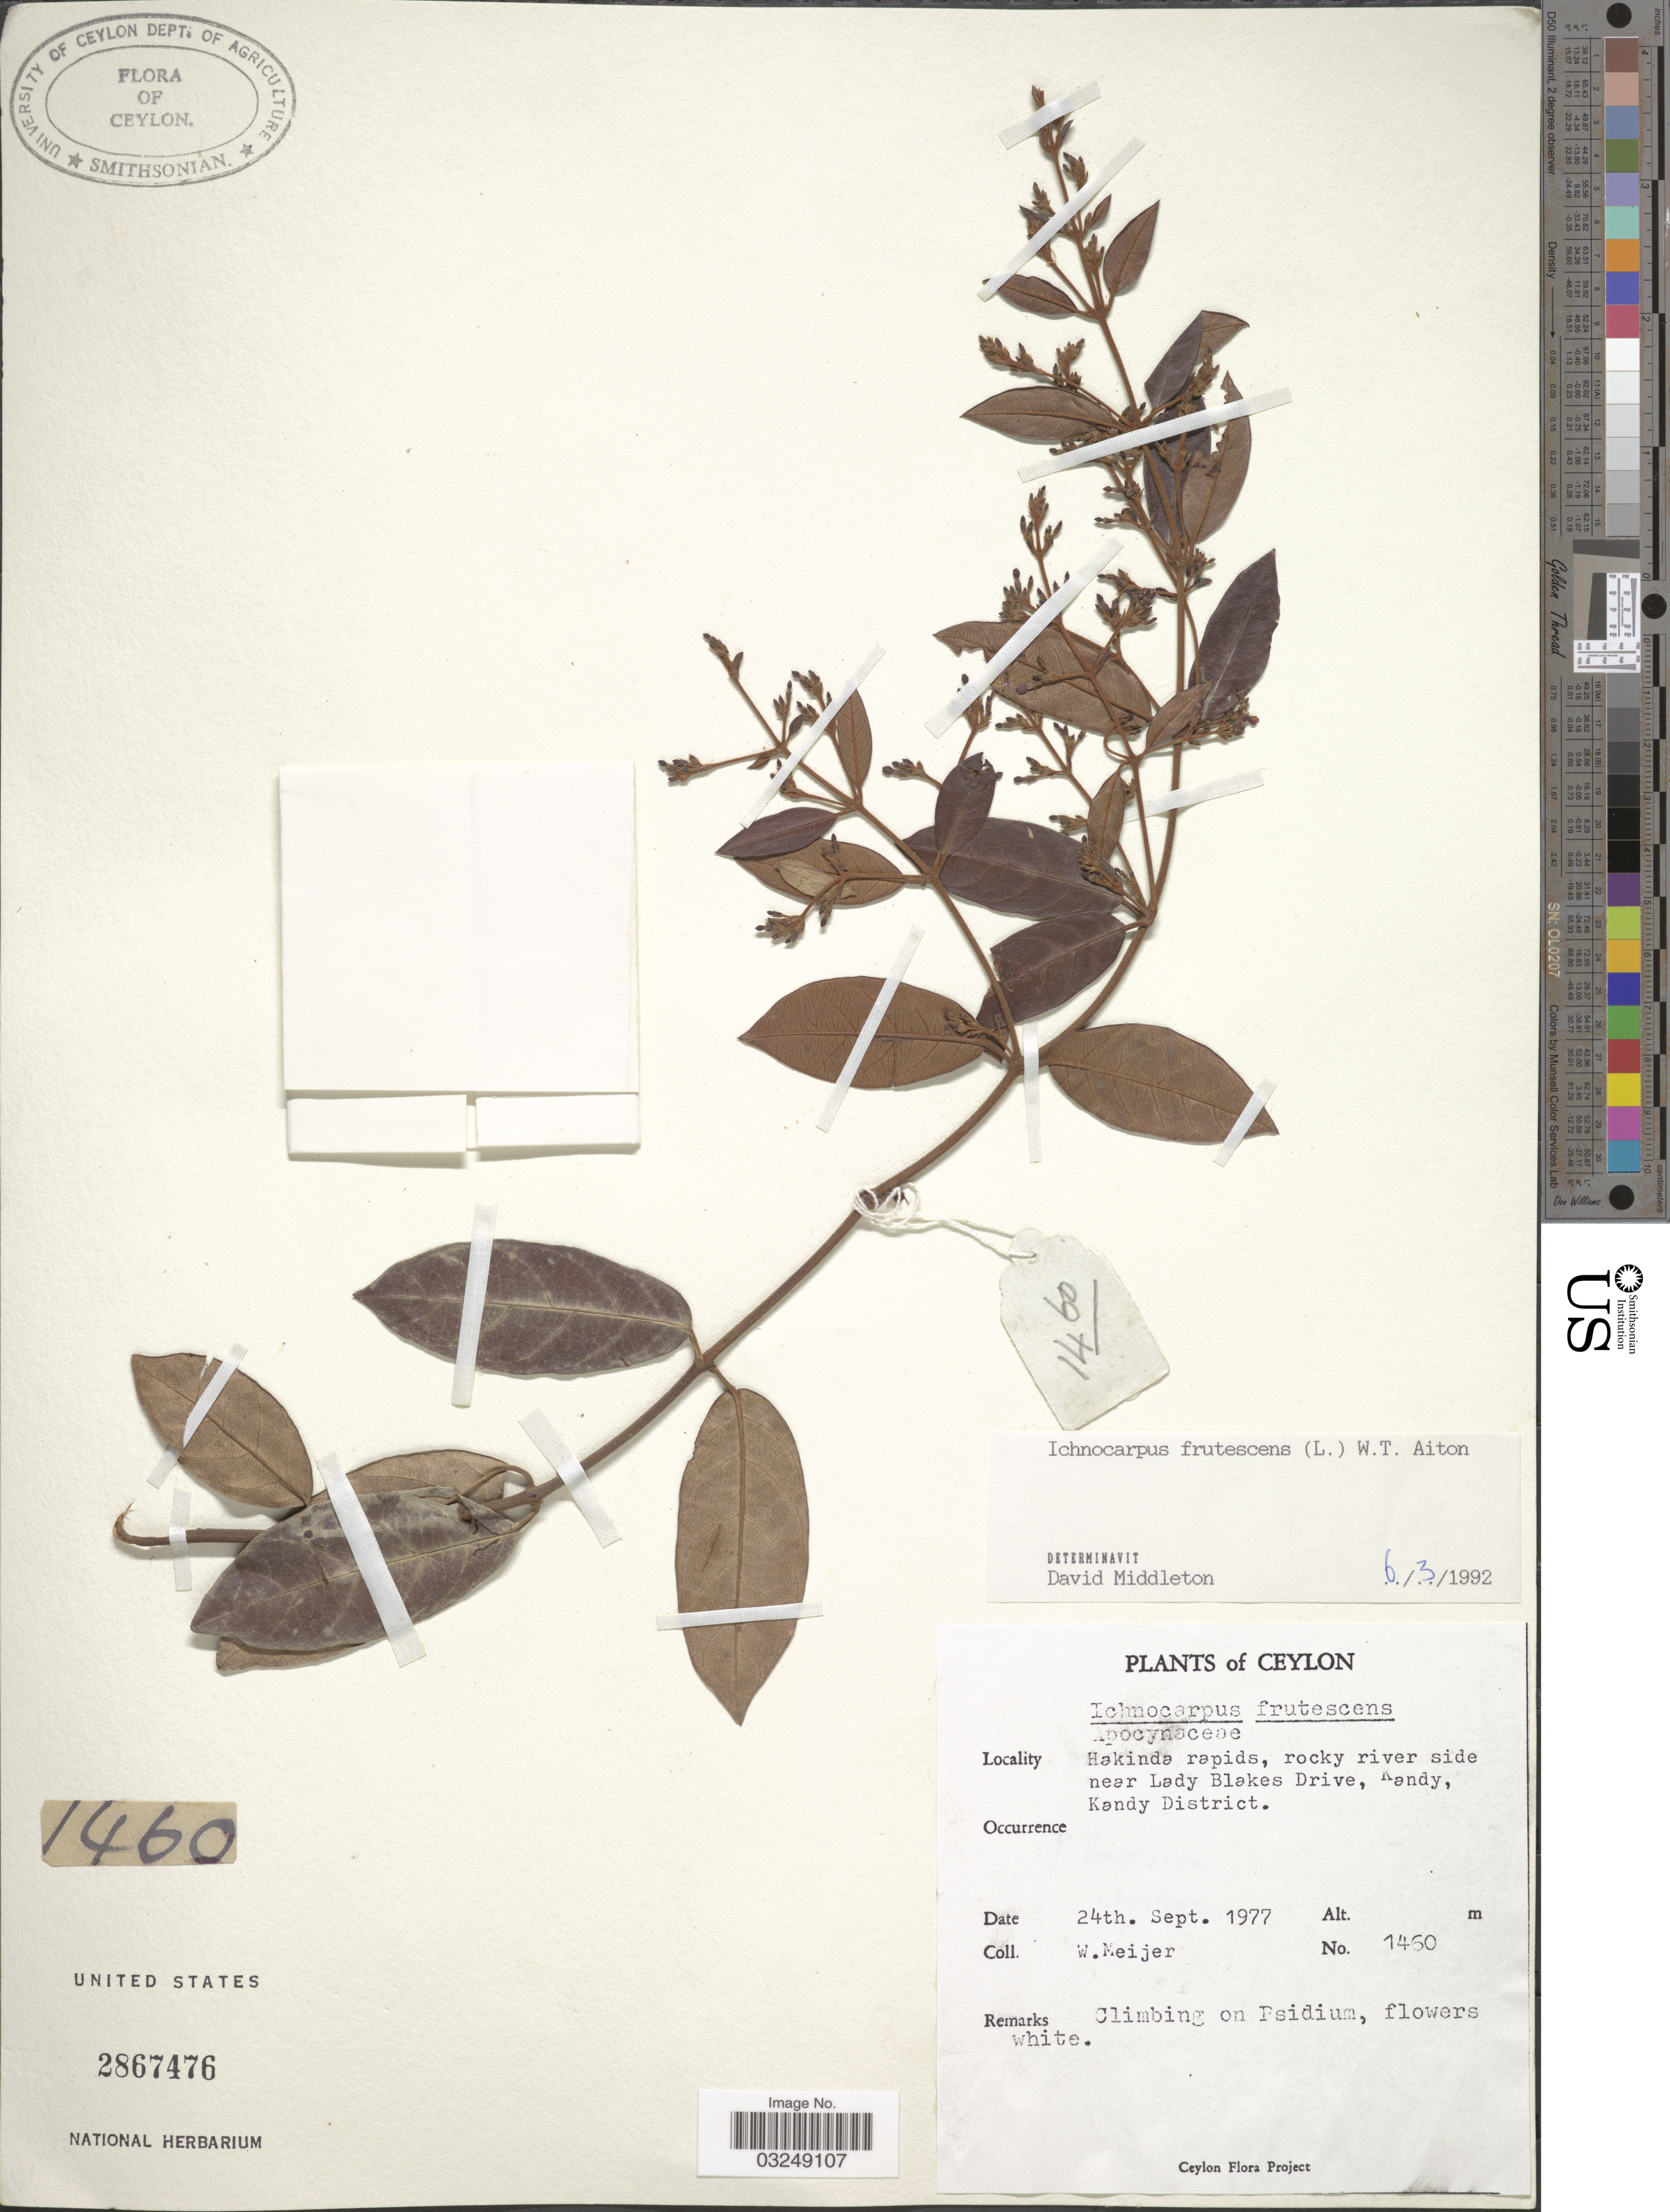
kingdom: Plantae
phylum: Tracheophyta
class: Magnoliopsida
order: Gentianales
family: Apocynaceae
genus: Ichnocarpus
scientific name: Ichnocarpus frutescens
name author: (L.) W.T. Aiton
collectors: W. Meijer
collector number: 1460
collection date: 1977-09-24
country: Sri Lanka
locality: Ceylon. Hakinda rapids, rocky river side near Lady Blakes Drive, Kandy, Kandy District.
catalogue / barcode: US 2867476